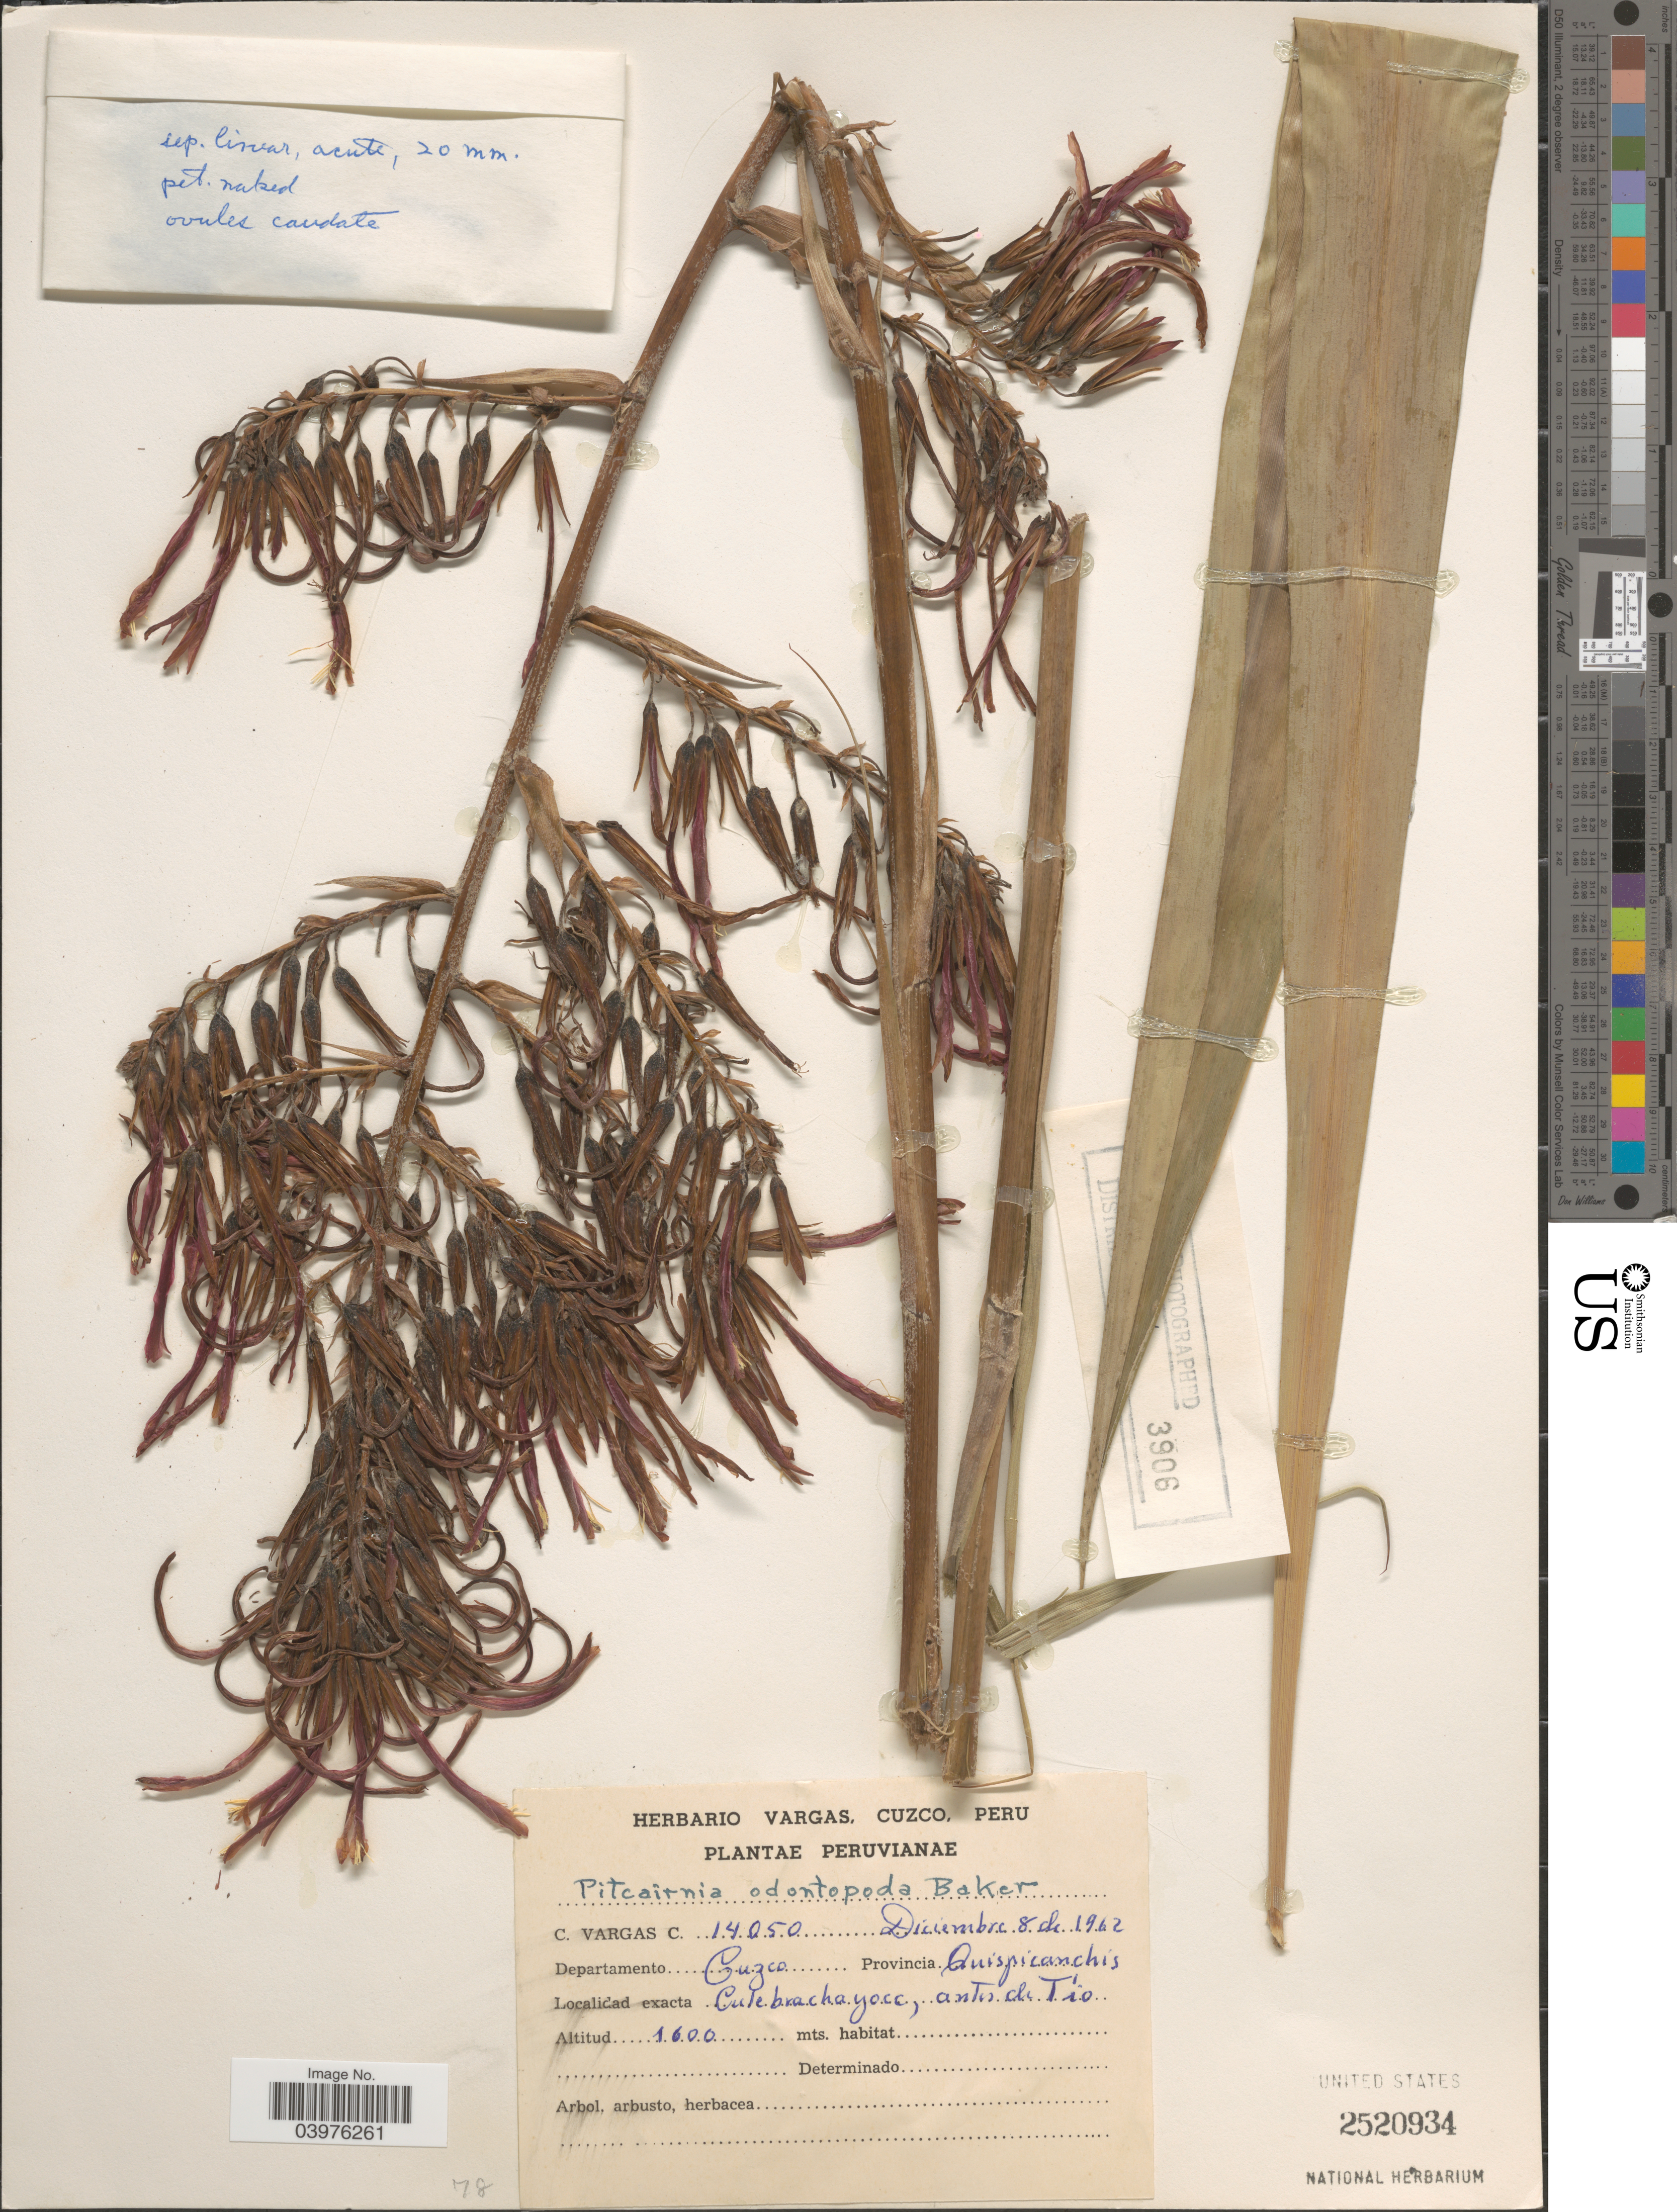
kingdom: Plantae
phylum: Tracheophyta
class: Liliopsida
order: Poales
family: Bromeliaceae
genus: Pitcairnia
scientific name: Pitcairnia odontopoda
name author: Baker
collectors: C. Vargas Calderón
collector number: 14050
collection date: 1962-12-08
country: Peru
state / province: Cusco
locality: Departamento Cuzco. Provincia Quispicanchis. Culebrachayocc, antes de Tío.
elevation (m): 1600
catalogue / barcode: US 2520934